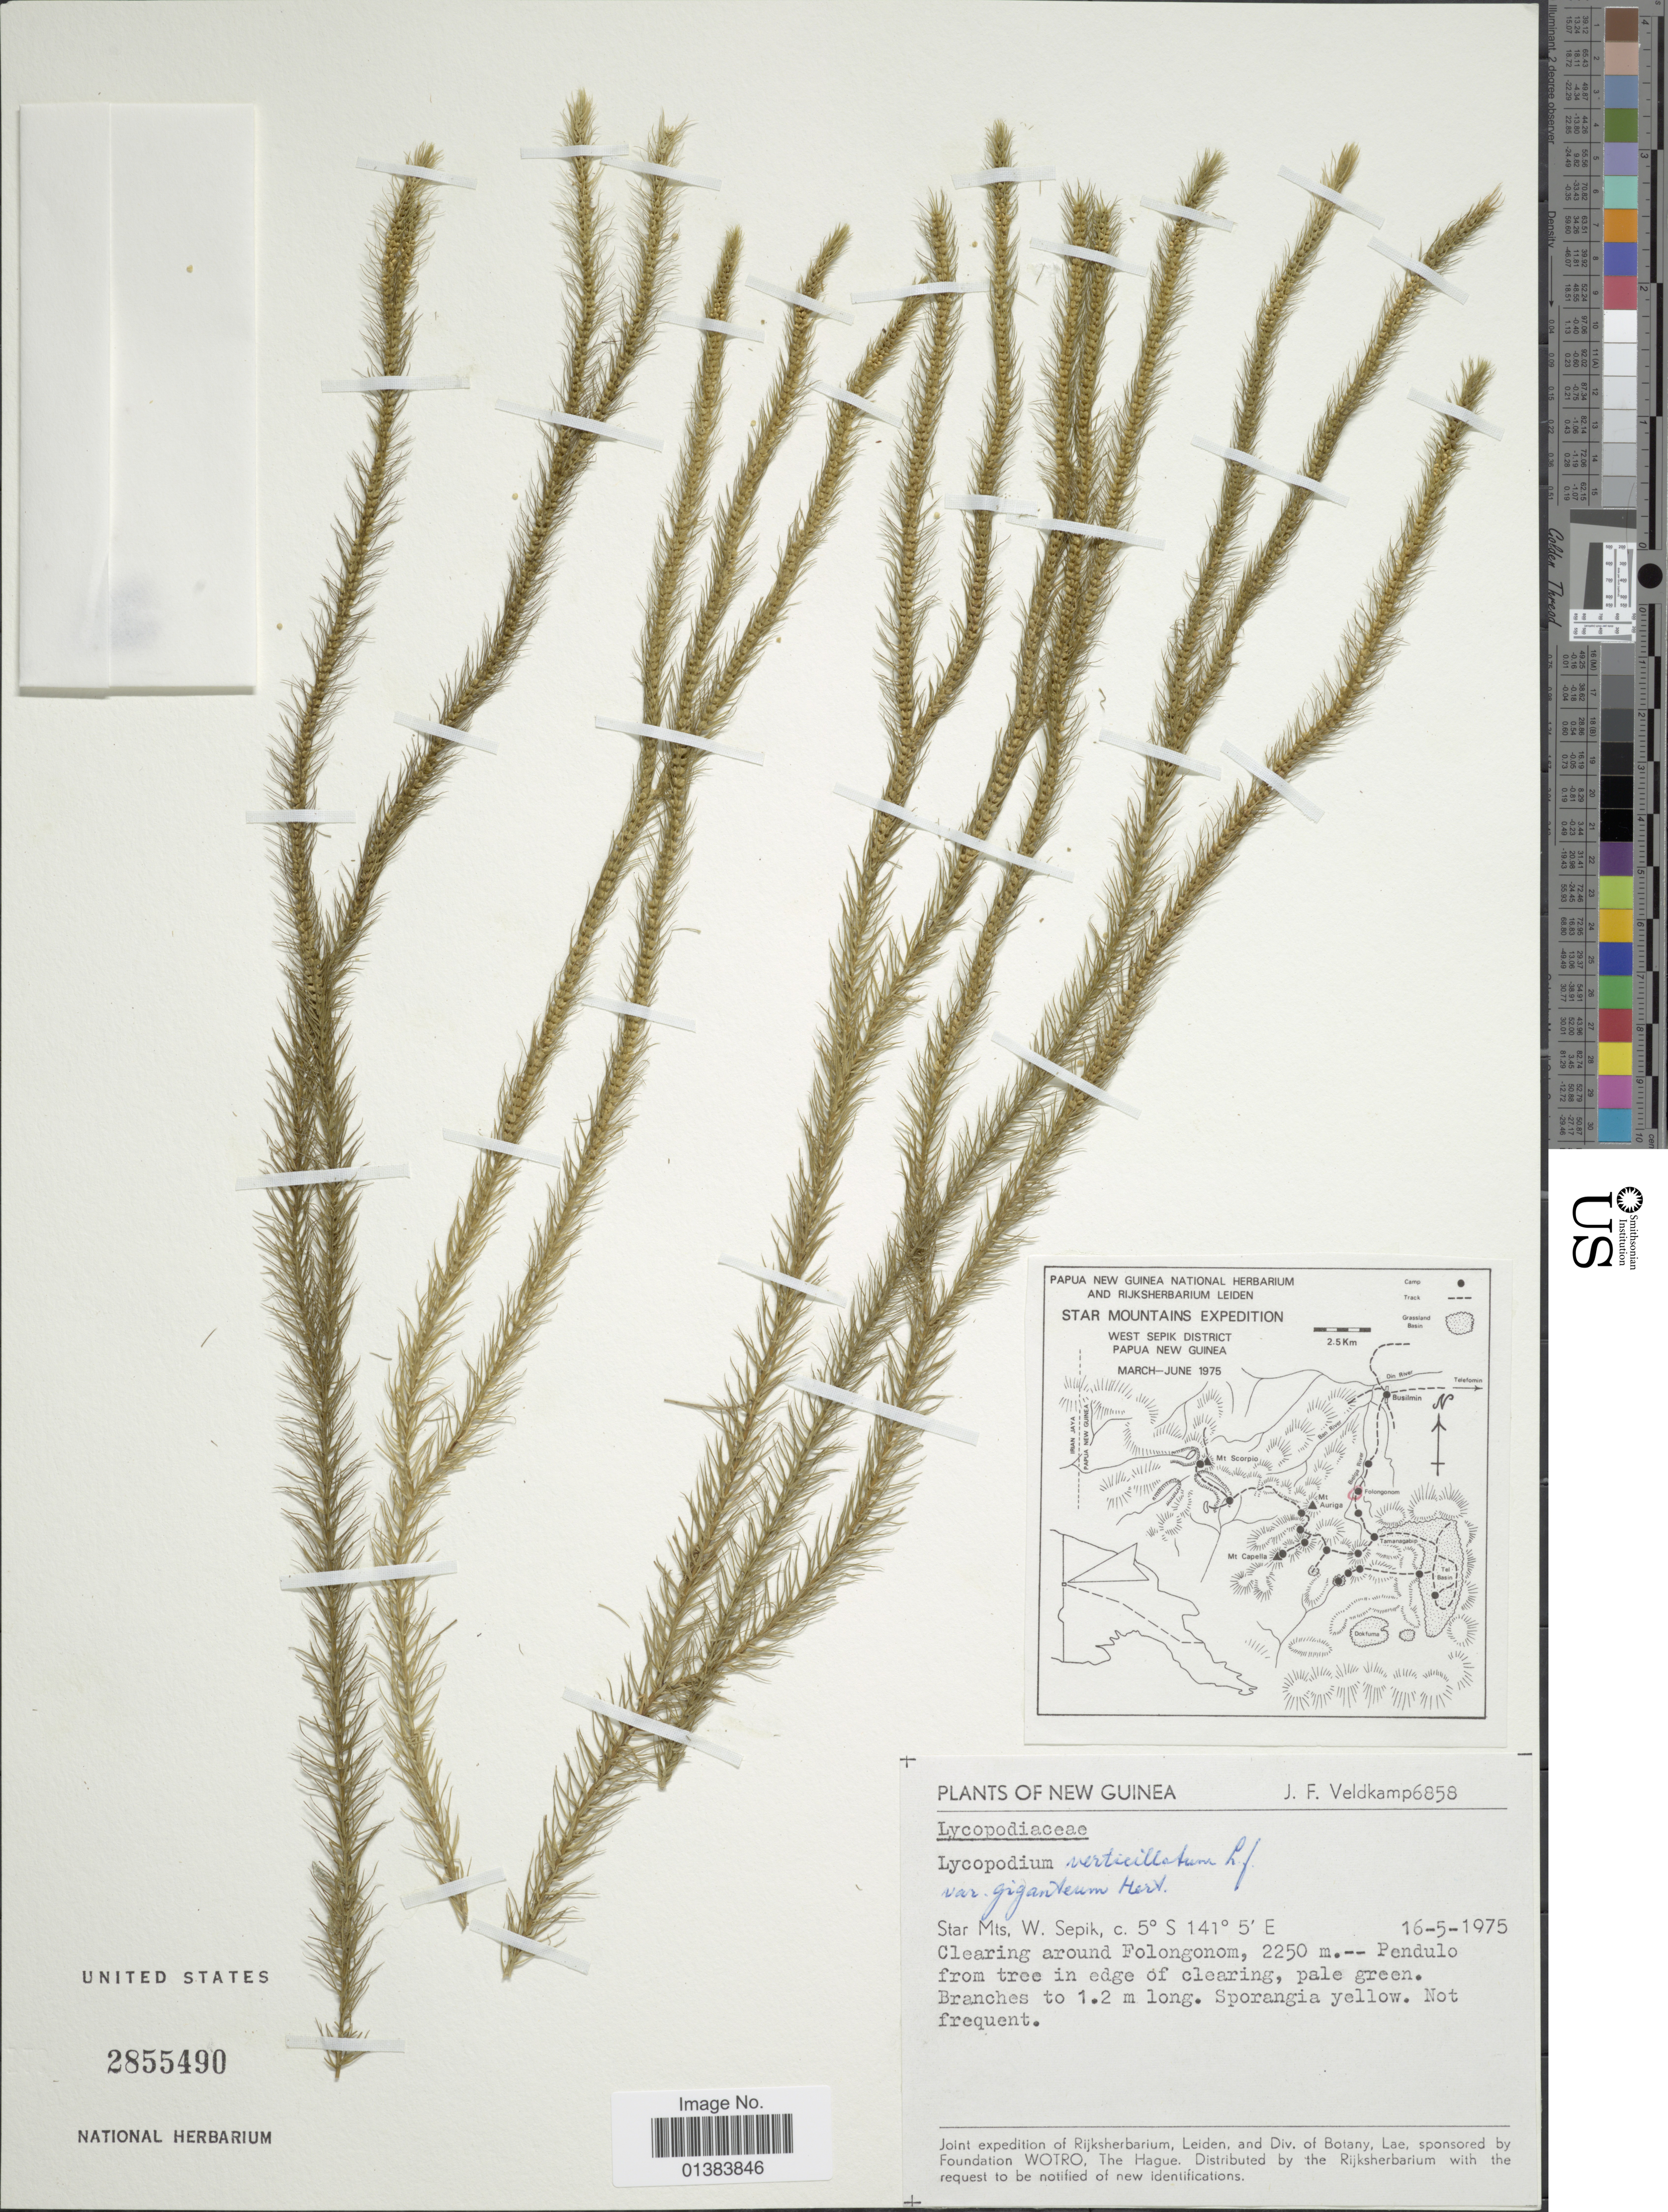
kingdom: Plantae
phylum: Tracheophyta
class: Lycopodiopsida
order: Lycopodiales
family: Lycopodiaceae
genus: Phlegmariurus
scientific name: Phlegmariurus arietis (Herter) comb. ined.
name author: (Herter)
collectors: J. F. Veldkamp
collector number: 6858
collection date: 1975-05-16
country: Papua New Guinea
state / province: Sandaun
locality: New Guinea, Star Mts. Clearing around Folongonom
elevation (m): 2250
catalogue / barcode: US 2855490